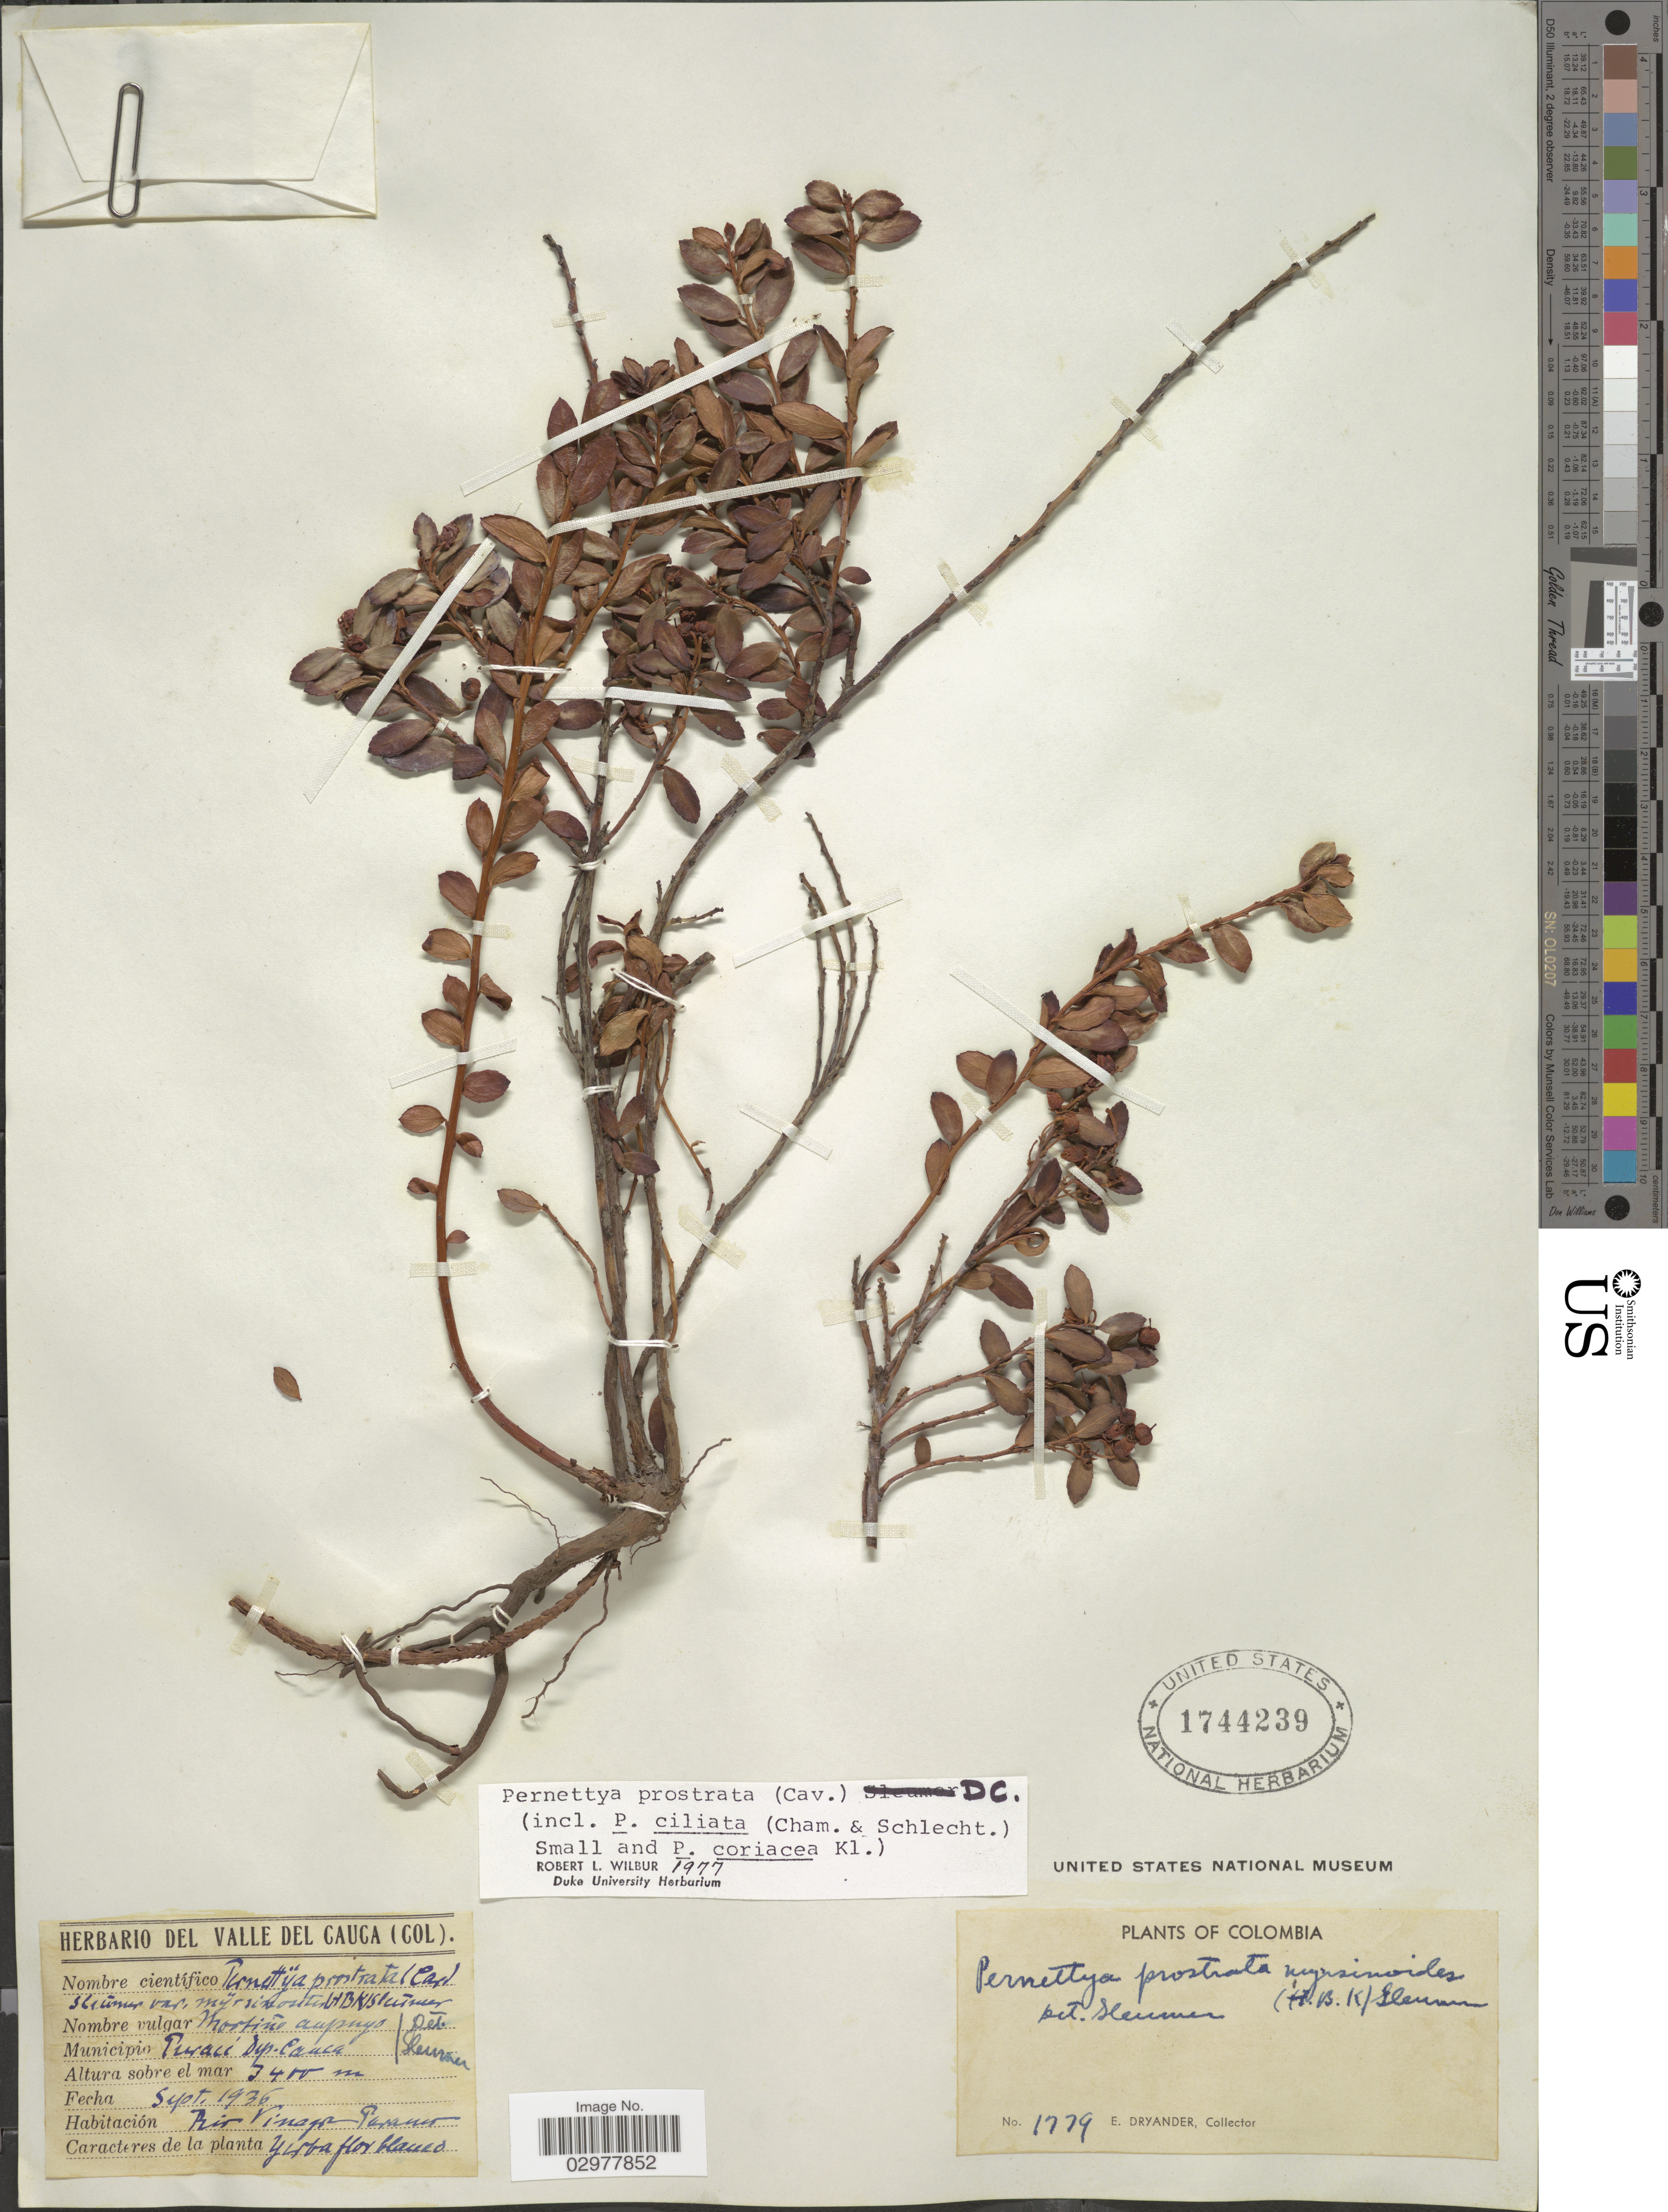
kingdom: Plantae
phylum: Tracheophyta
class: Magnoliopsida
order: Ericales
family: Ericaceae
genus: Pernettya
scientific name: Pernettya prostrata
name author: (Cav.) DC.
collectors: E. Dryander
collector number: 1779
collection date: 1936-09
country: Colombia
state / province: Cauca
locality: Municipio Puracé Dep. Cauca.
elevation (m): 3400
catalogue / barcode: US 1744239